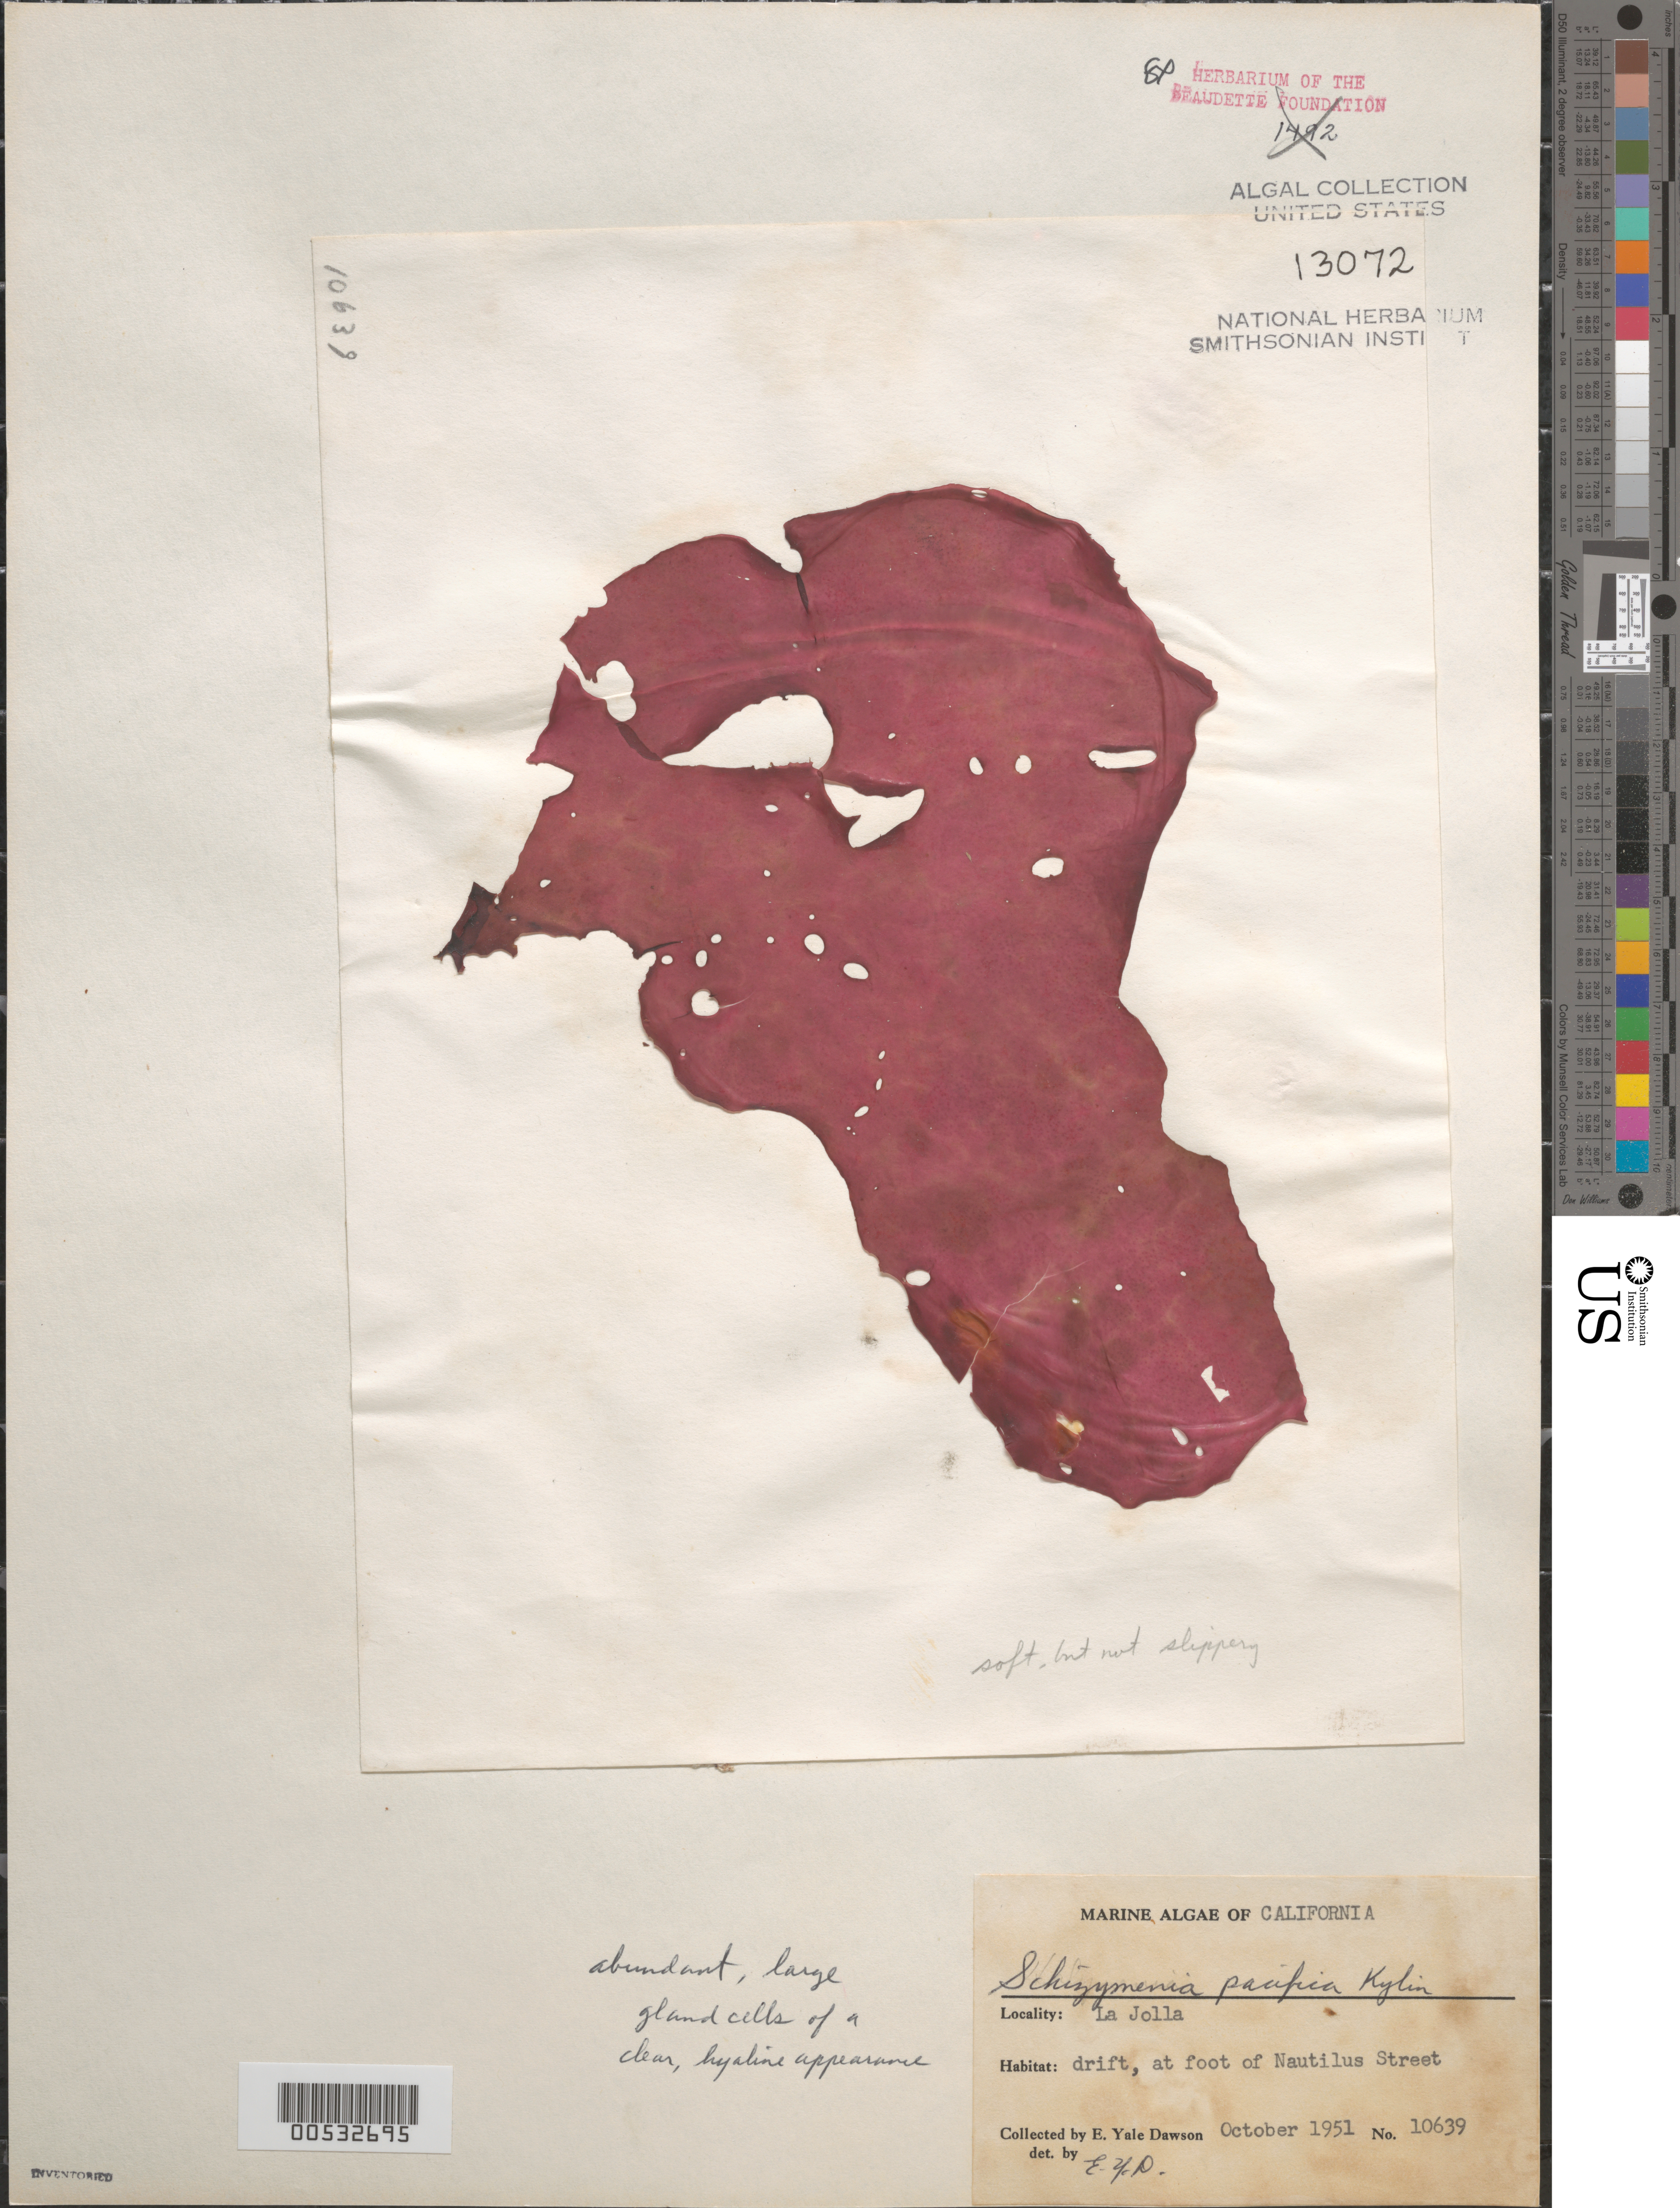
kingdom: Plantae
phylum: Rhodophyta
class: Florideophyceae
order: Nemastomatales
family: Schizymeniaceae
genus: Schizymenia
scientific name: Schizymenia pacifica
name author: (Kylin) Kylin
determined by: Dawson, E. Y.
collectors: E. Y. Dawson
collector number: EYD 10639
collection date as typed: Oct 1951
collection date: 1951-10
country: United States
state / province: California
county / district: San Diego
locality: La Jolla, foot of Nautilus Street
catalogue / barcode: US 13072